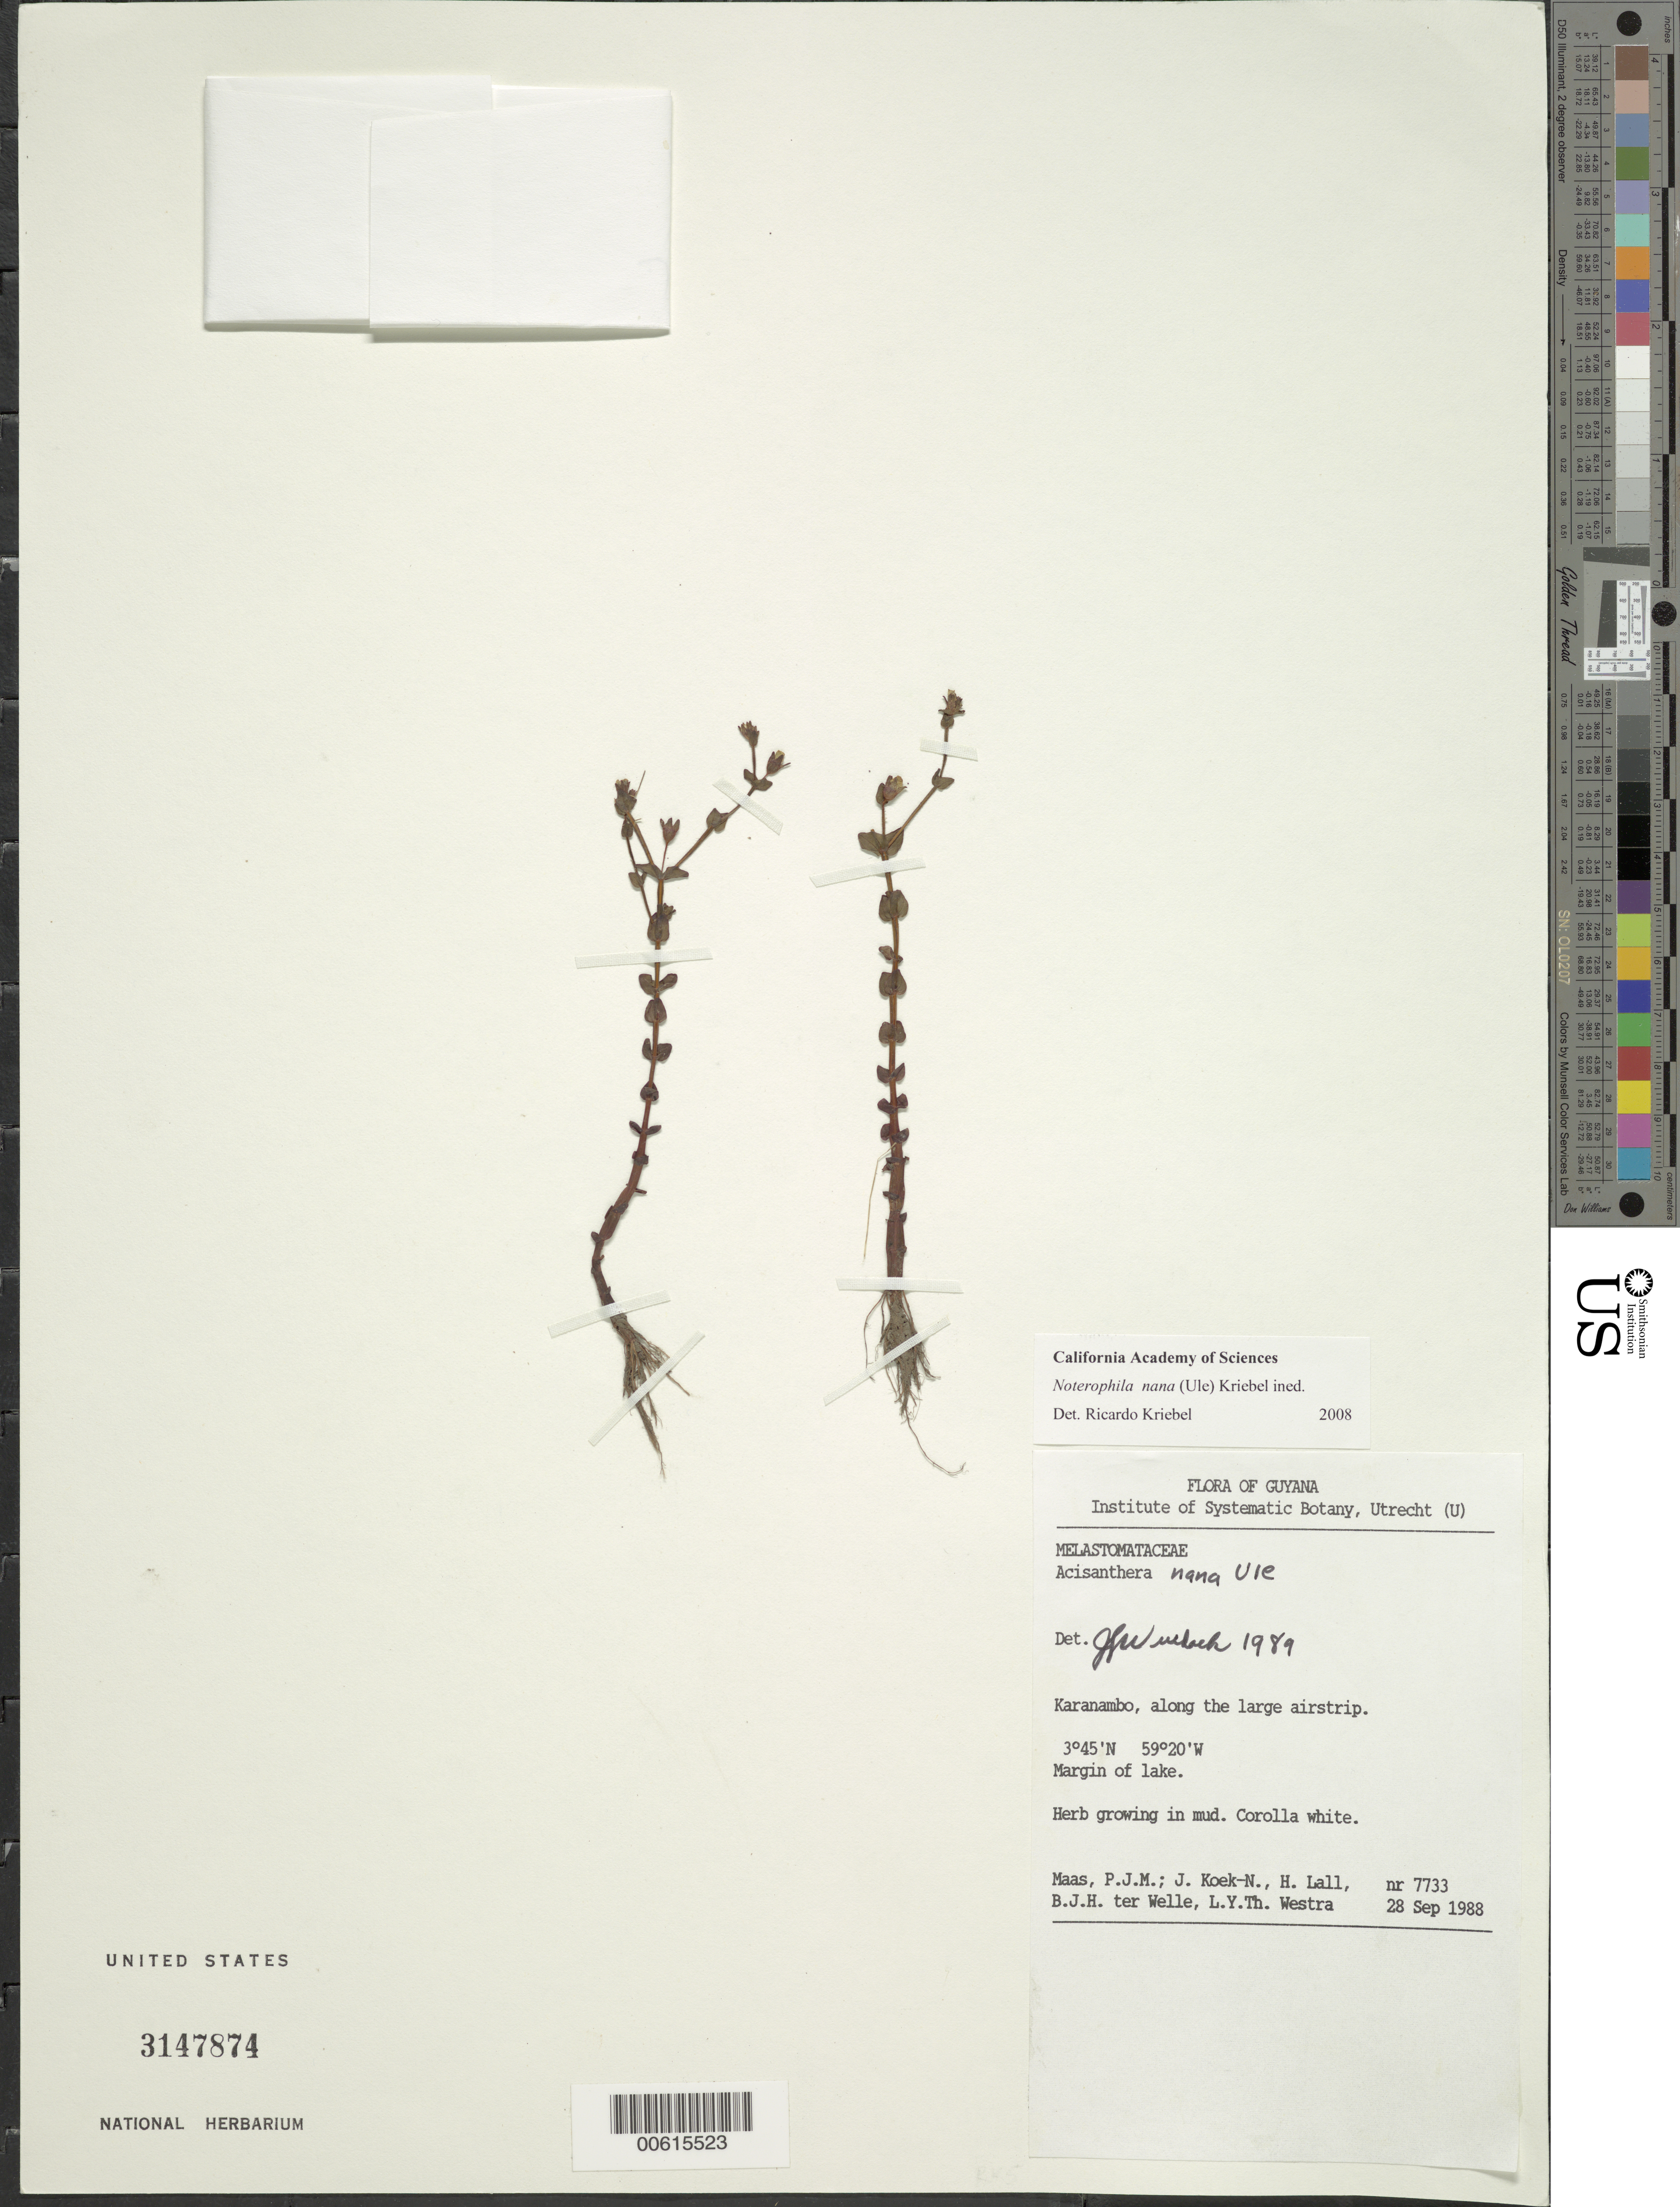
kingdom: Plantae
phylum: Tracheophyta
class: Magnoliopsida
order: Myrtales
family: Melastomataceae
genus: Noterophila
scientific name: Noterophila nana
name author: (Ule) Kriebel & M.J. Rocha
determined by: Nunes da Silva, Diego, (RB), Jardim Botanico do Rio de Janeiro - Herbario (BRAZIL)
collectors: P. Maas, J. Koek-Noorman, H. Lall, B. Welle & L. Y. T. Westra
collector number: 7733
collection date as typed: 28-Sep-88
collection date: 1988-09-28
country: Guyana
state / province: U. Takutu-U. Essequibo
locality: Karanambo, along airstrip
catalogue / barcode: US 3147874